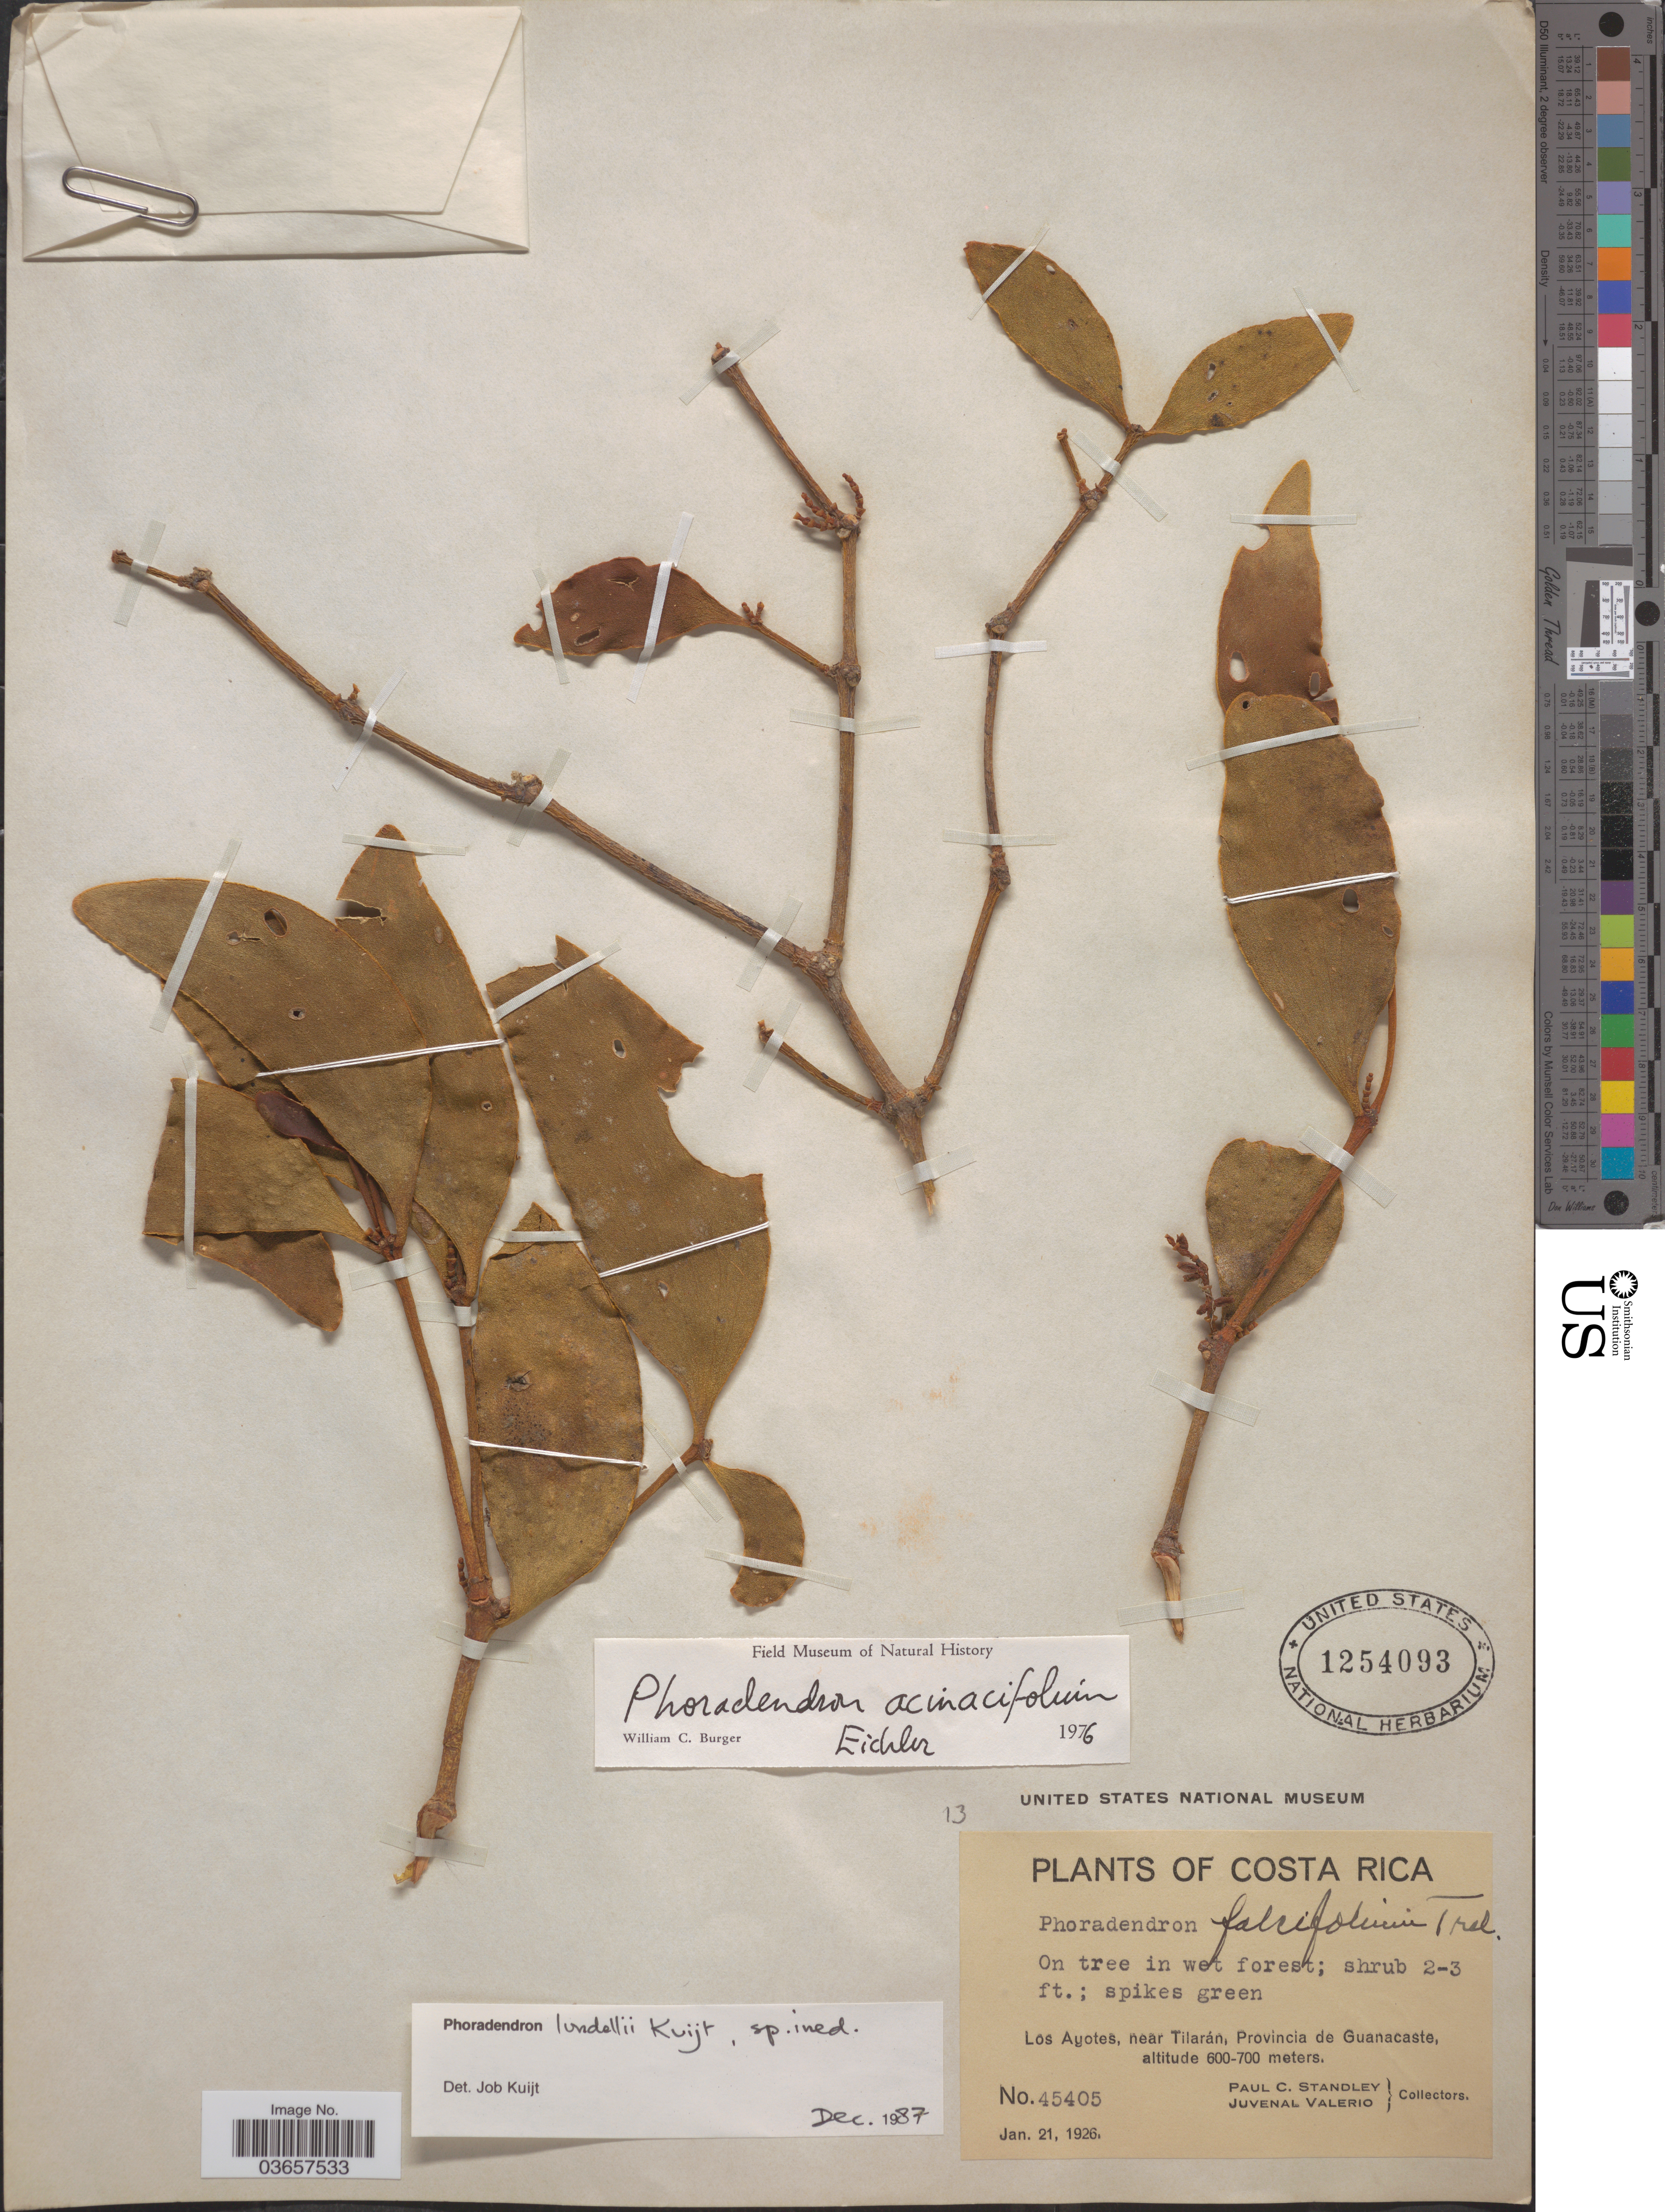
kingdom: Plantae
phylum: Tracheophyta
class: Magnoliopsida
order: Santalales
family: Viscaceae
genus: Phoradendron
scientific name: Phoradendron lundellii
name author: Kuijt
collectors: P. C. Standley & J. Valerio R.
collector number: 45405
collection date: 1926-01-21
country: Costa Rica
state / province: Guanacaste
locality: Los Ayotes, near Tilarán.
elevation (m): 600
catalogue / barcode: US 1254093